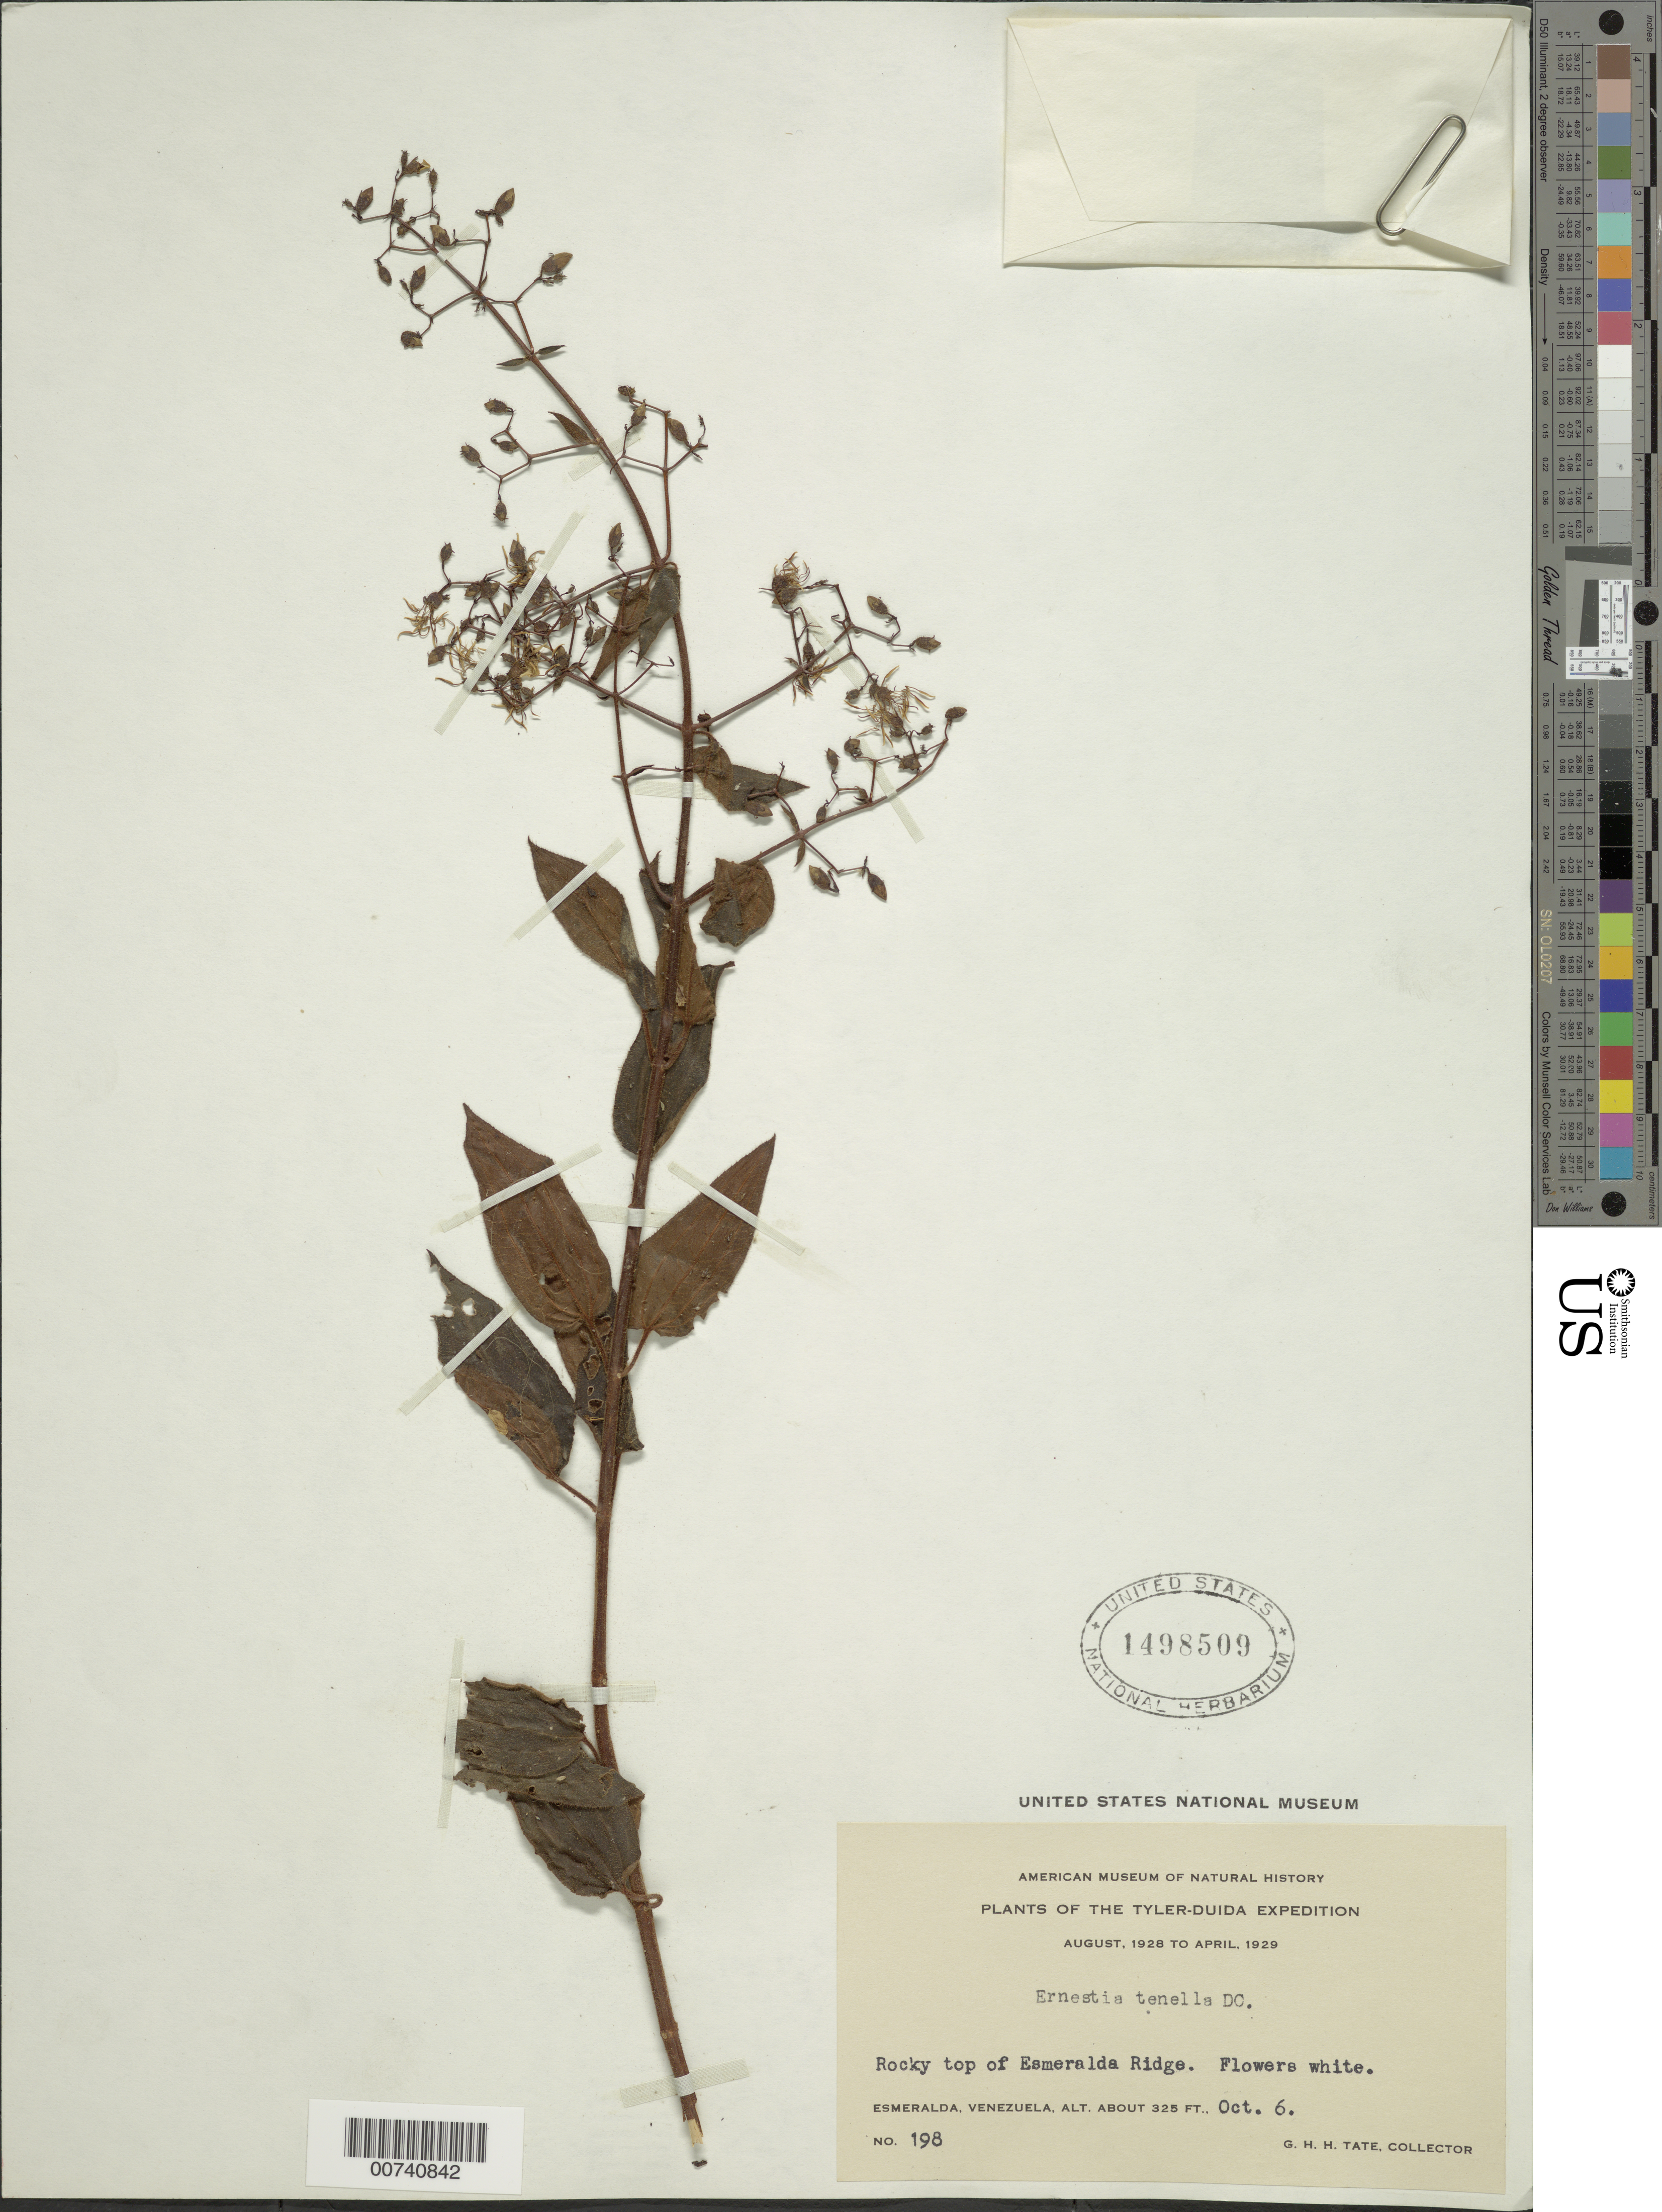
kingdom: Plantae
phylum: Tracheophyta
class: Magnoliopsida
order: Myrtales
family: Melastomataceae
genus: Ernestia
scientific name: Ernestia tenella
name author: (Bonpl.) DC.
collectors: G. H. H.Tate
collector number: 198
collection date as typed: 6-Oct-28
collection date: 1928-10-06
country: Venezuela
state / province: Amazonas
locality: Esmeralda Ridge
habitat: Rocky top of ridge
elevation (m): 99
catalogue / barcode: US 1498509